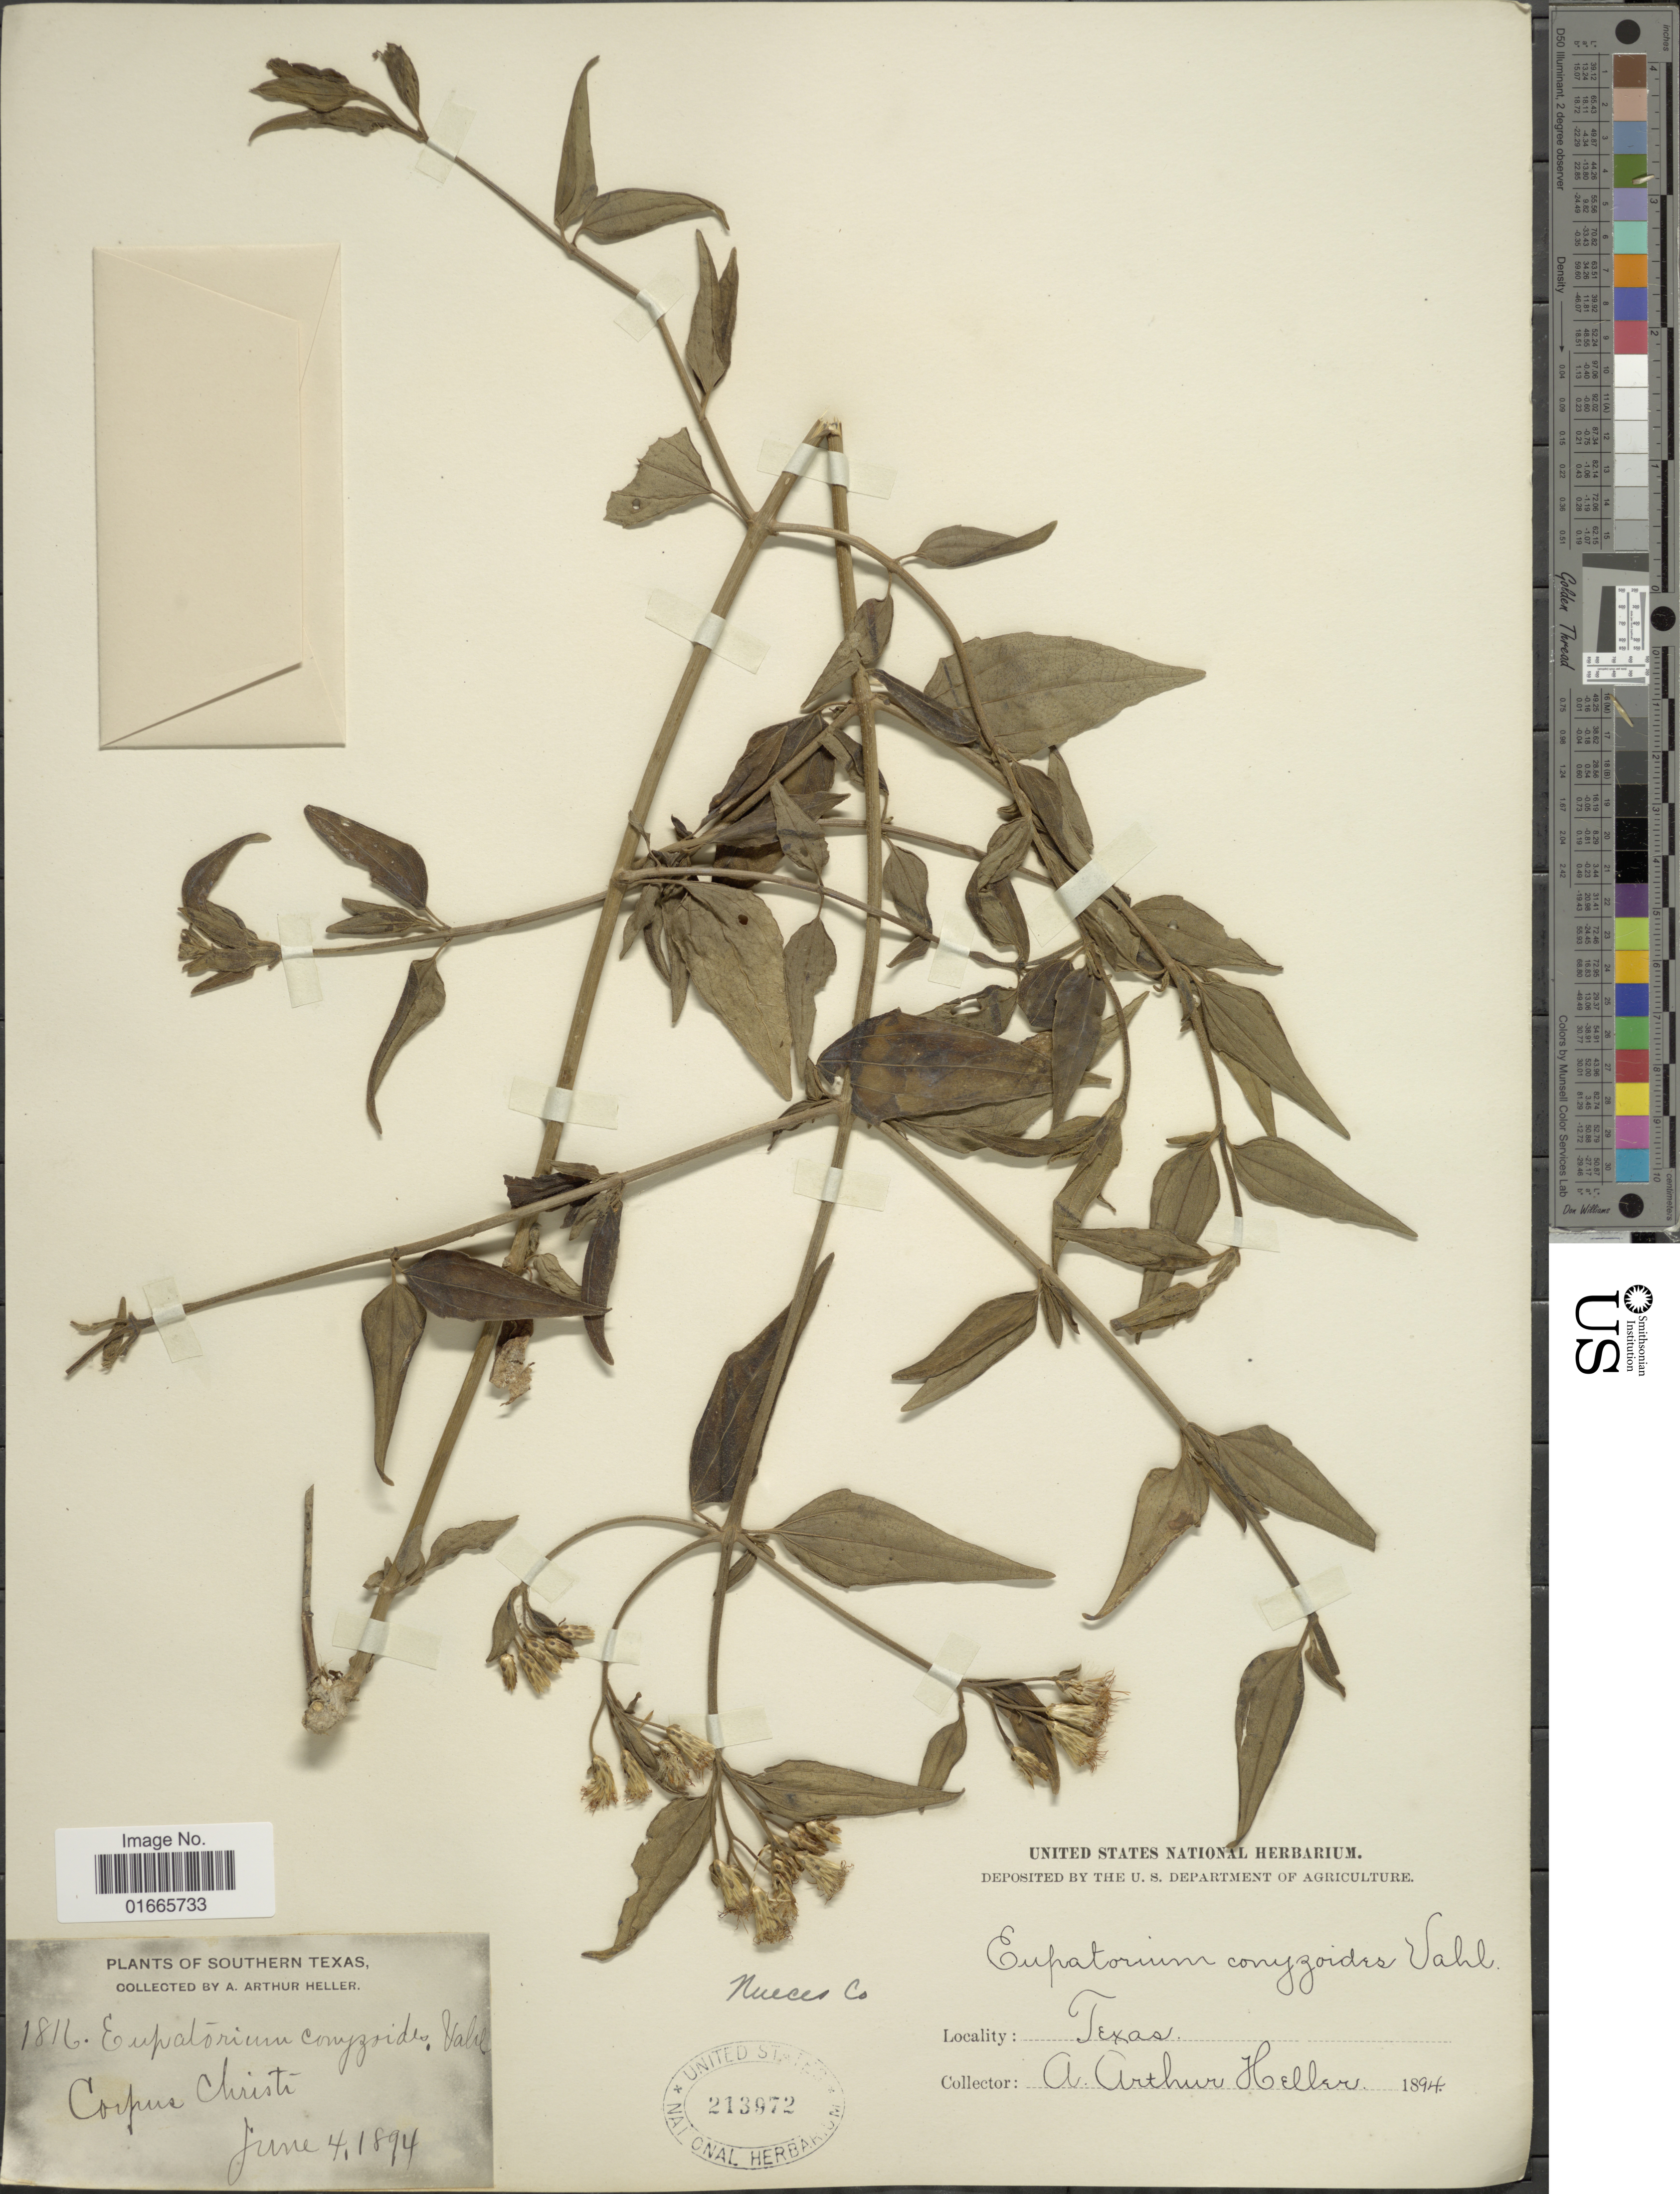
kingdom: Plantae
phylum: Tracheophyta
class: Magnoliopsida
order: Asterales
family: Asteraceae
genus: Chromolaena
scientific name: Chromolaena odorata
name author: (L.) R.M. King & H. Rob.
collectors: A. A. Heller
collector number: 1816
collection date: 1894-06-04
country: United States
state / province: Texas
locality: Southern Texas, Corpus Christi.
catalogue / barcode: US 213972